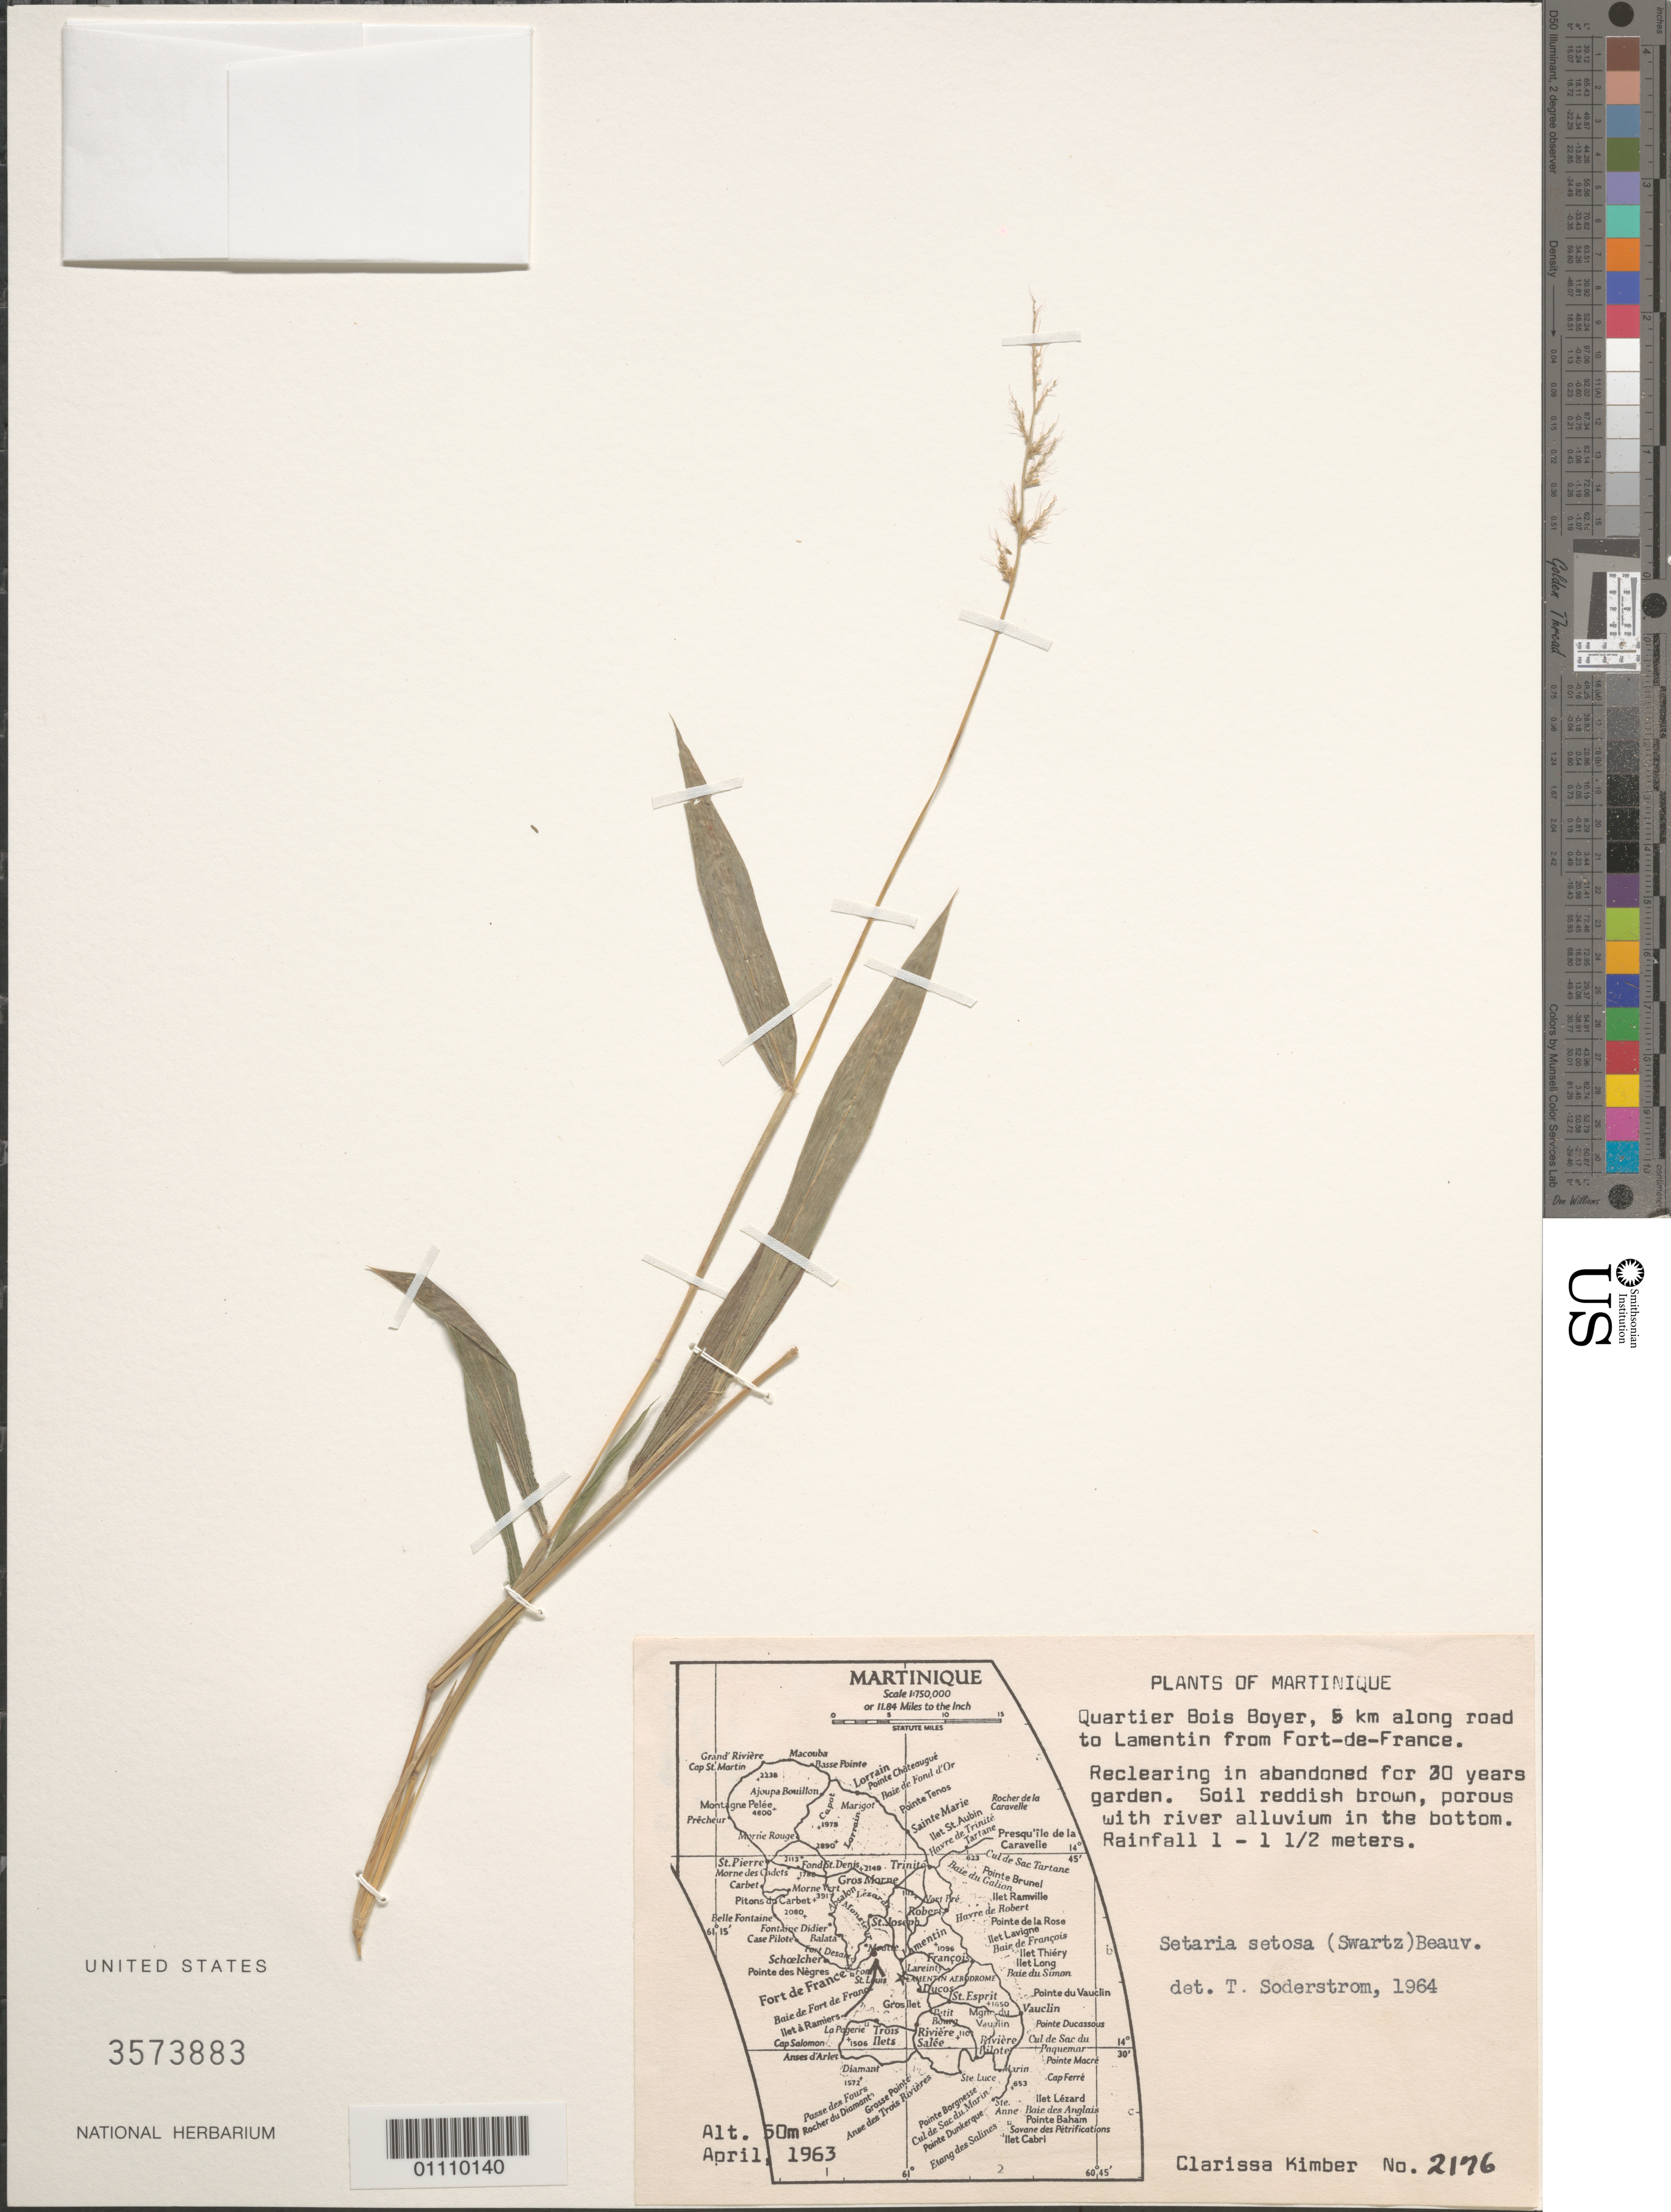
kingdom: Plantae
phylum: Tracheophyta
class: Liliopsida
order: Poales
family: Poaceae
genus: Setaria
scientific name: Setaria setosa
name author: (Sw.) P. Beauv.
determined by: Soderstrom, T. R.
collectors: C. Kimber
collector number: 2176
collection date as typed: Apr 1963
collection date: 1963-04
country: Martinique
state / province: Fort-de-France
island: Martinique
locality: Quartier Bois Boyer, 5 km along road to Lamentin from Fort-de-France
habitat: Reclearing in abandoned fro 30 years garden. Soil reddish brown, porous with river alluvium in the bottom. Rainfall 1-1.5 m.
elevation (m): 50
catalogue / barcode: US 3573883